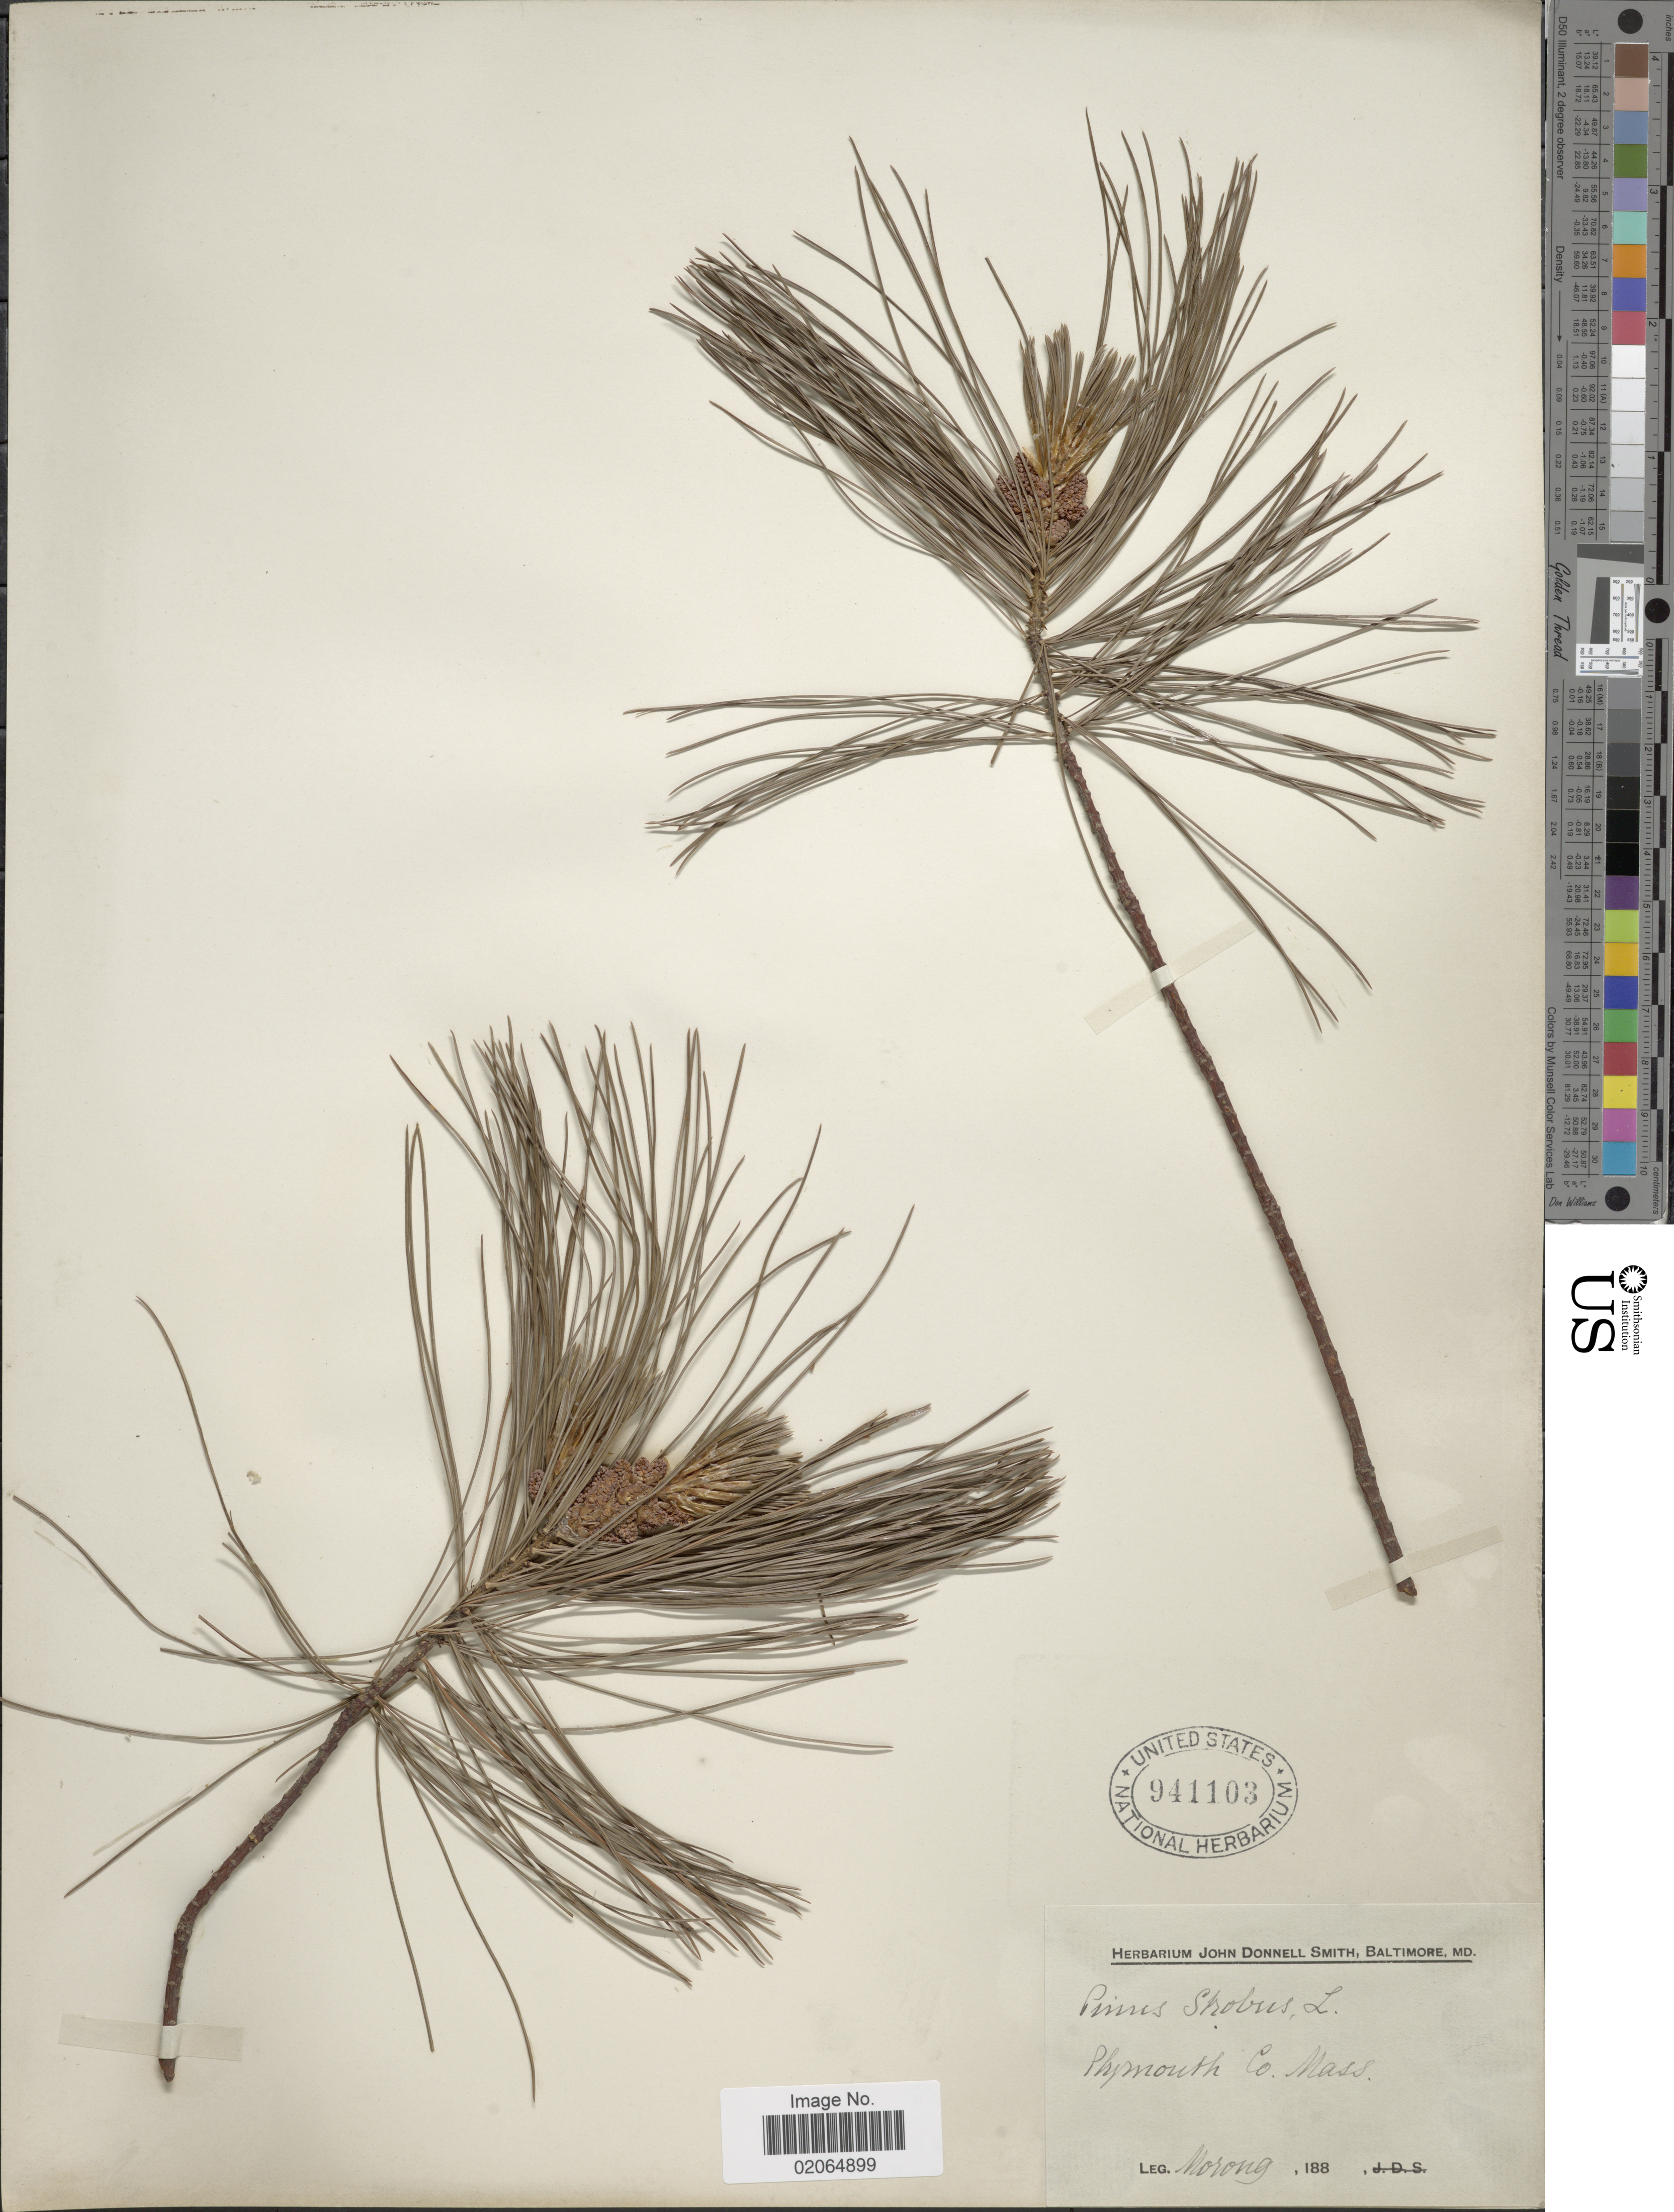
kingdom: Plantae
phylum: Tracheophyta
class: Pinopsida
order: Pinales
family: Pinaceae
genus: Pinus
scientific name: Pinus strobus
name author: L.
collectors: T. Morong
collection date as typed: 188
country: United States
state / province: Massachusetts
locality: Plymouth Co.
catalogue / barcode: US 941103